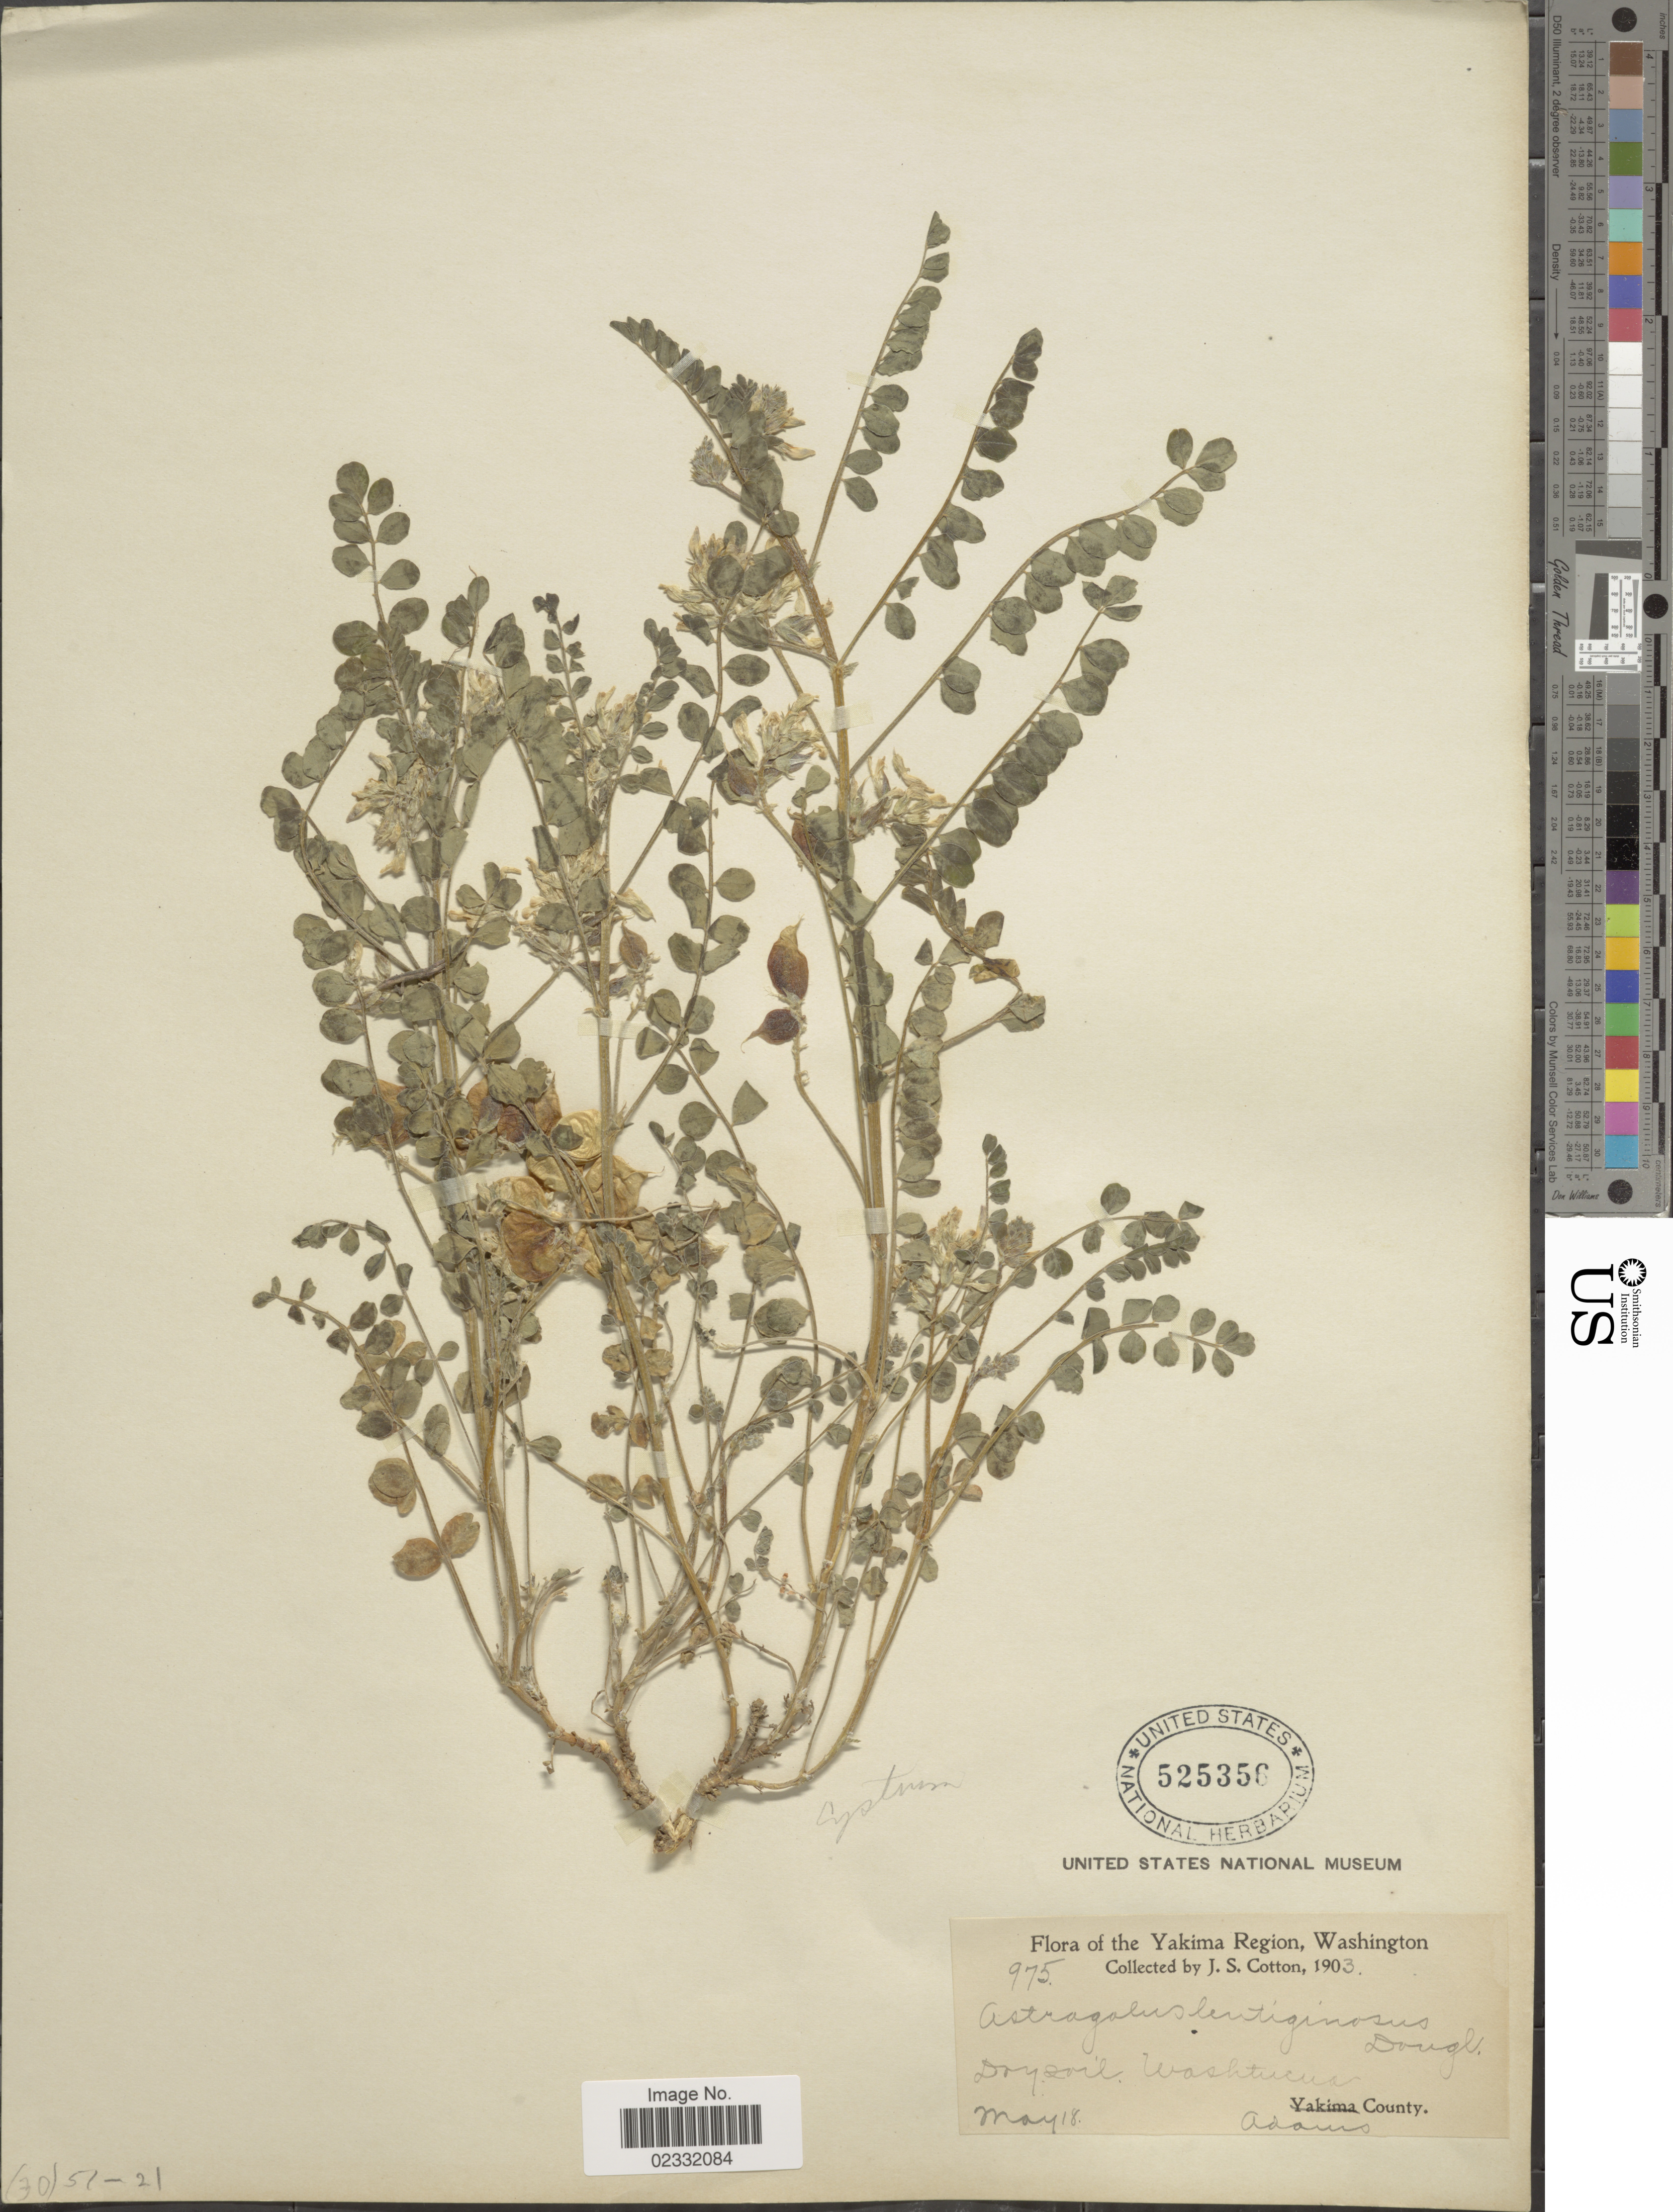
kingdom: Plantae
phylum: Tracheophyta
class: Magnoliopsida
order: Fabales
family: Fabaceae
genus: Astragalus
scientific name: Astragalus lentiginosus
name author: Douglas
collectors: J. S. Cotton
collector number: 975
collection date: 1903-05-18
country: United States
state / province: Washington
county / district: Adams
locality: The Yakima Region, Dry soil, Washtucua, Adams County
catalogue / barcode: US 525356